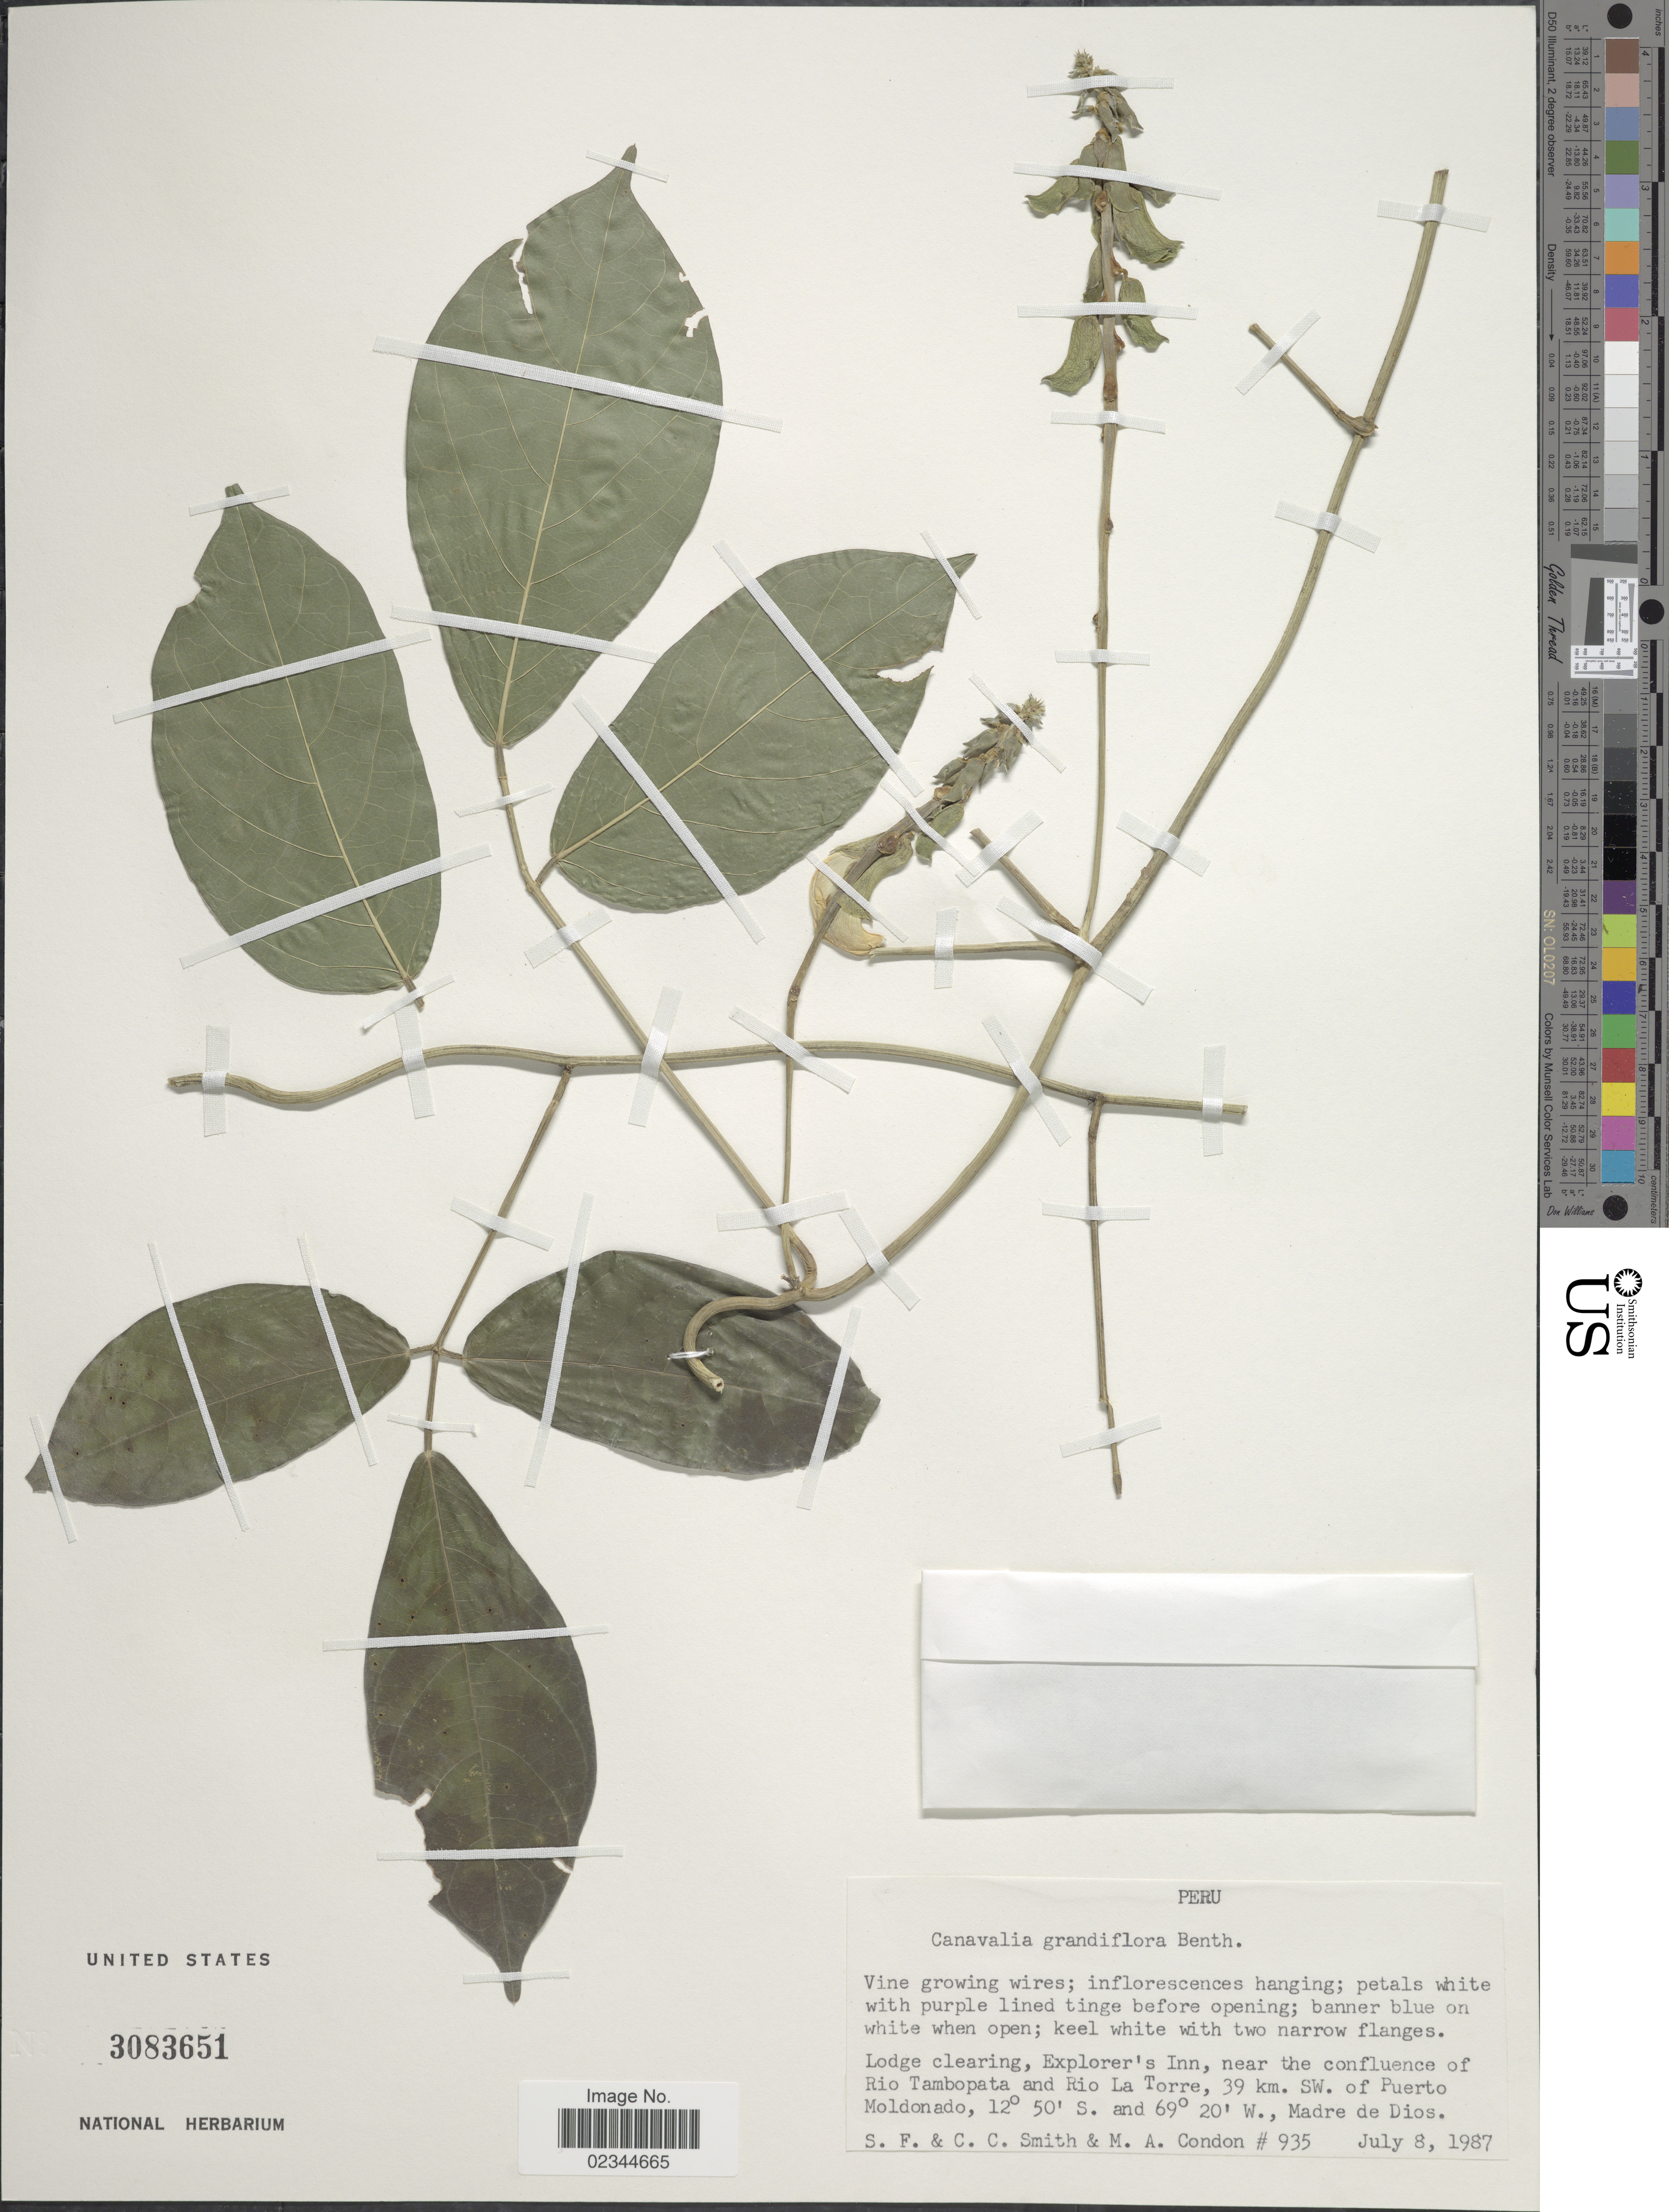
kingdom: Plantae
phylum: Tracheophyta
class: Magnoliopsida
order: Fabales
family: Fabaceae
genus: Canavalia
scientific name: Canavalia grandiflora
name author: Benth.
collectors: S.F. Smith, C. C. Smith & M. Condon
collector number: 935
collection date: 1987-07-08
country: Peru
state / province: Madre de Dios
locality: Lodge clearing, Explorer's Inn, near the cnfluence of Rio Tambopata and Rio La Torre, 39 km. SW. of Puerto Moldonado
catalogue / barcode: US 3083651